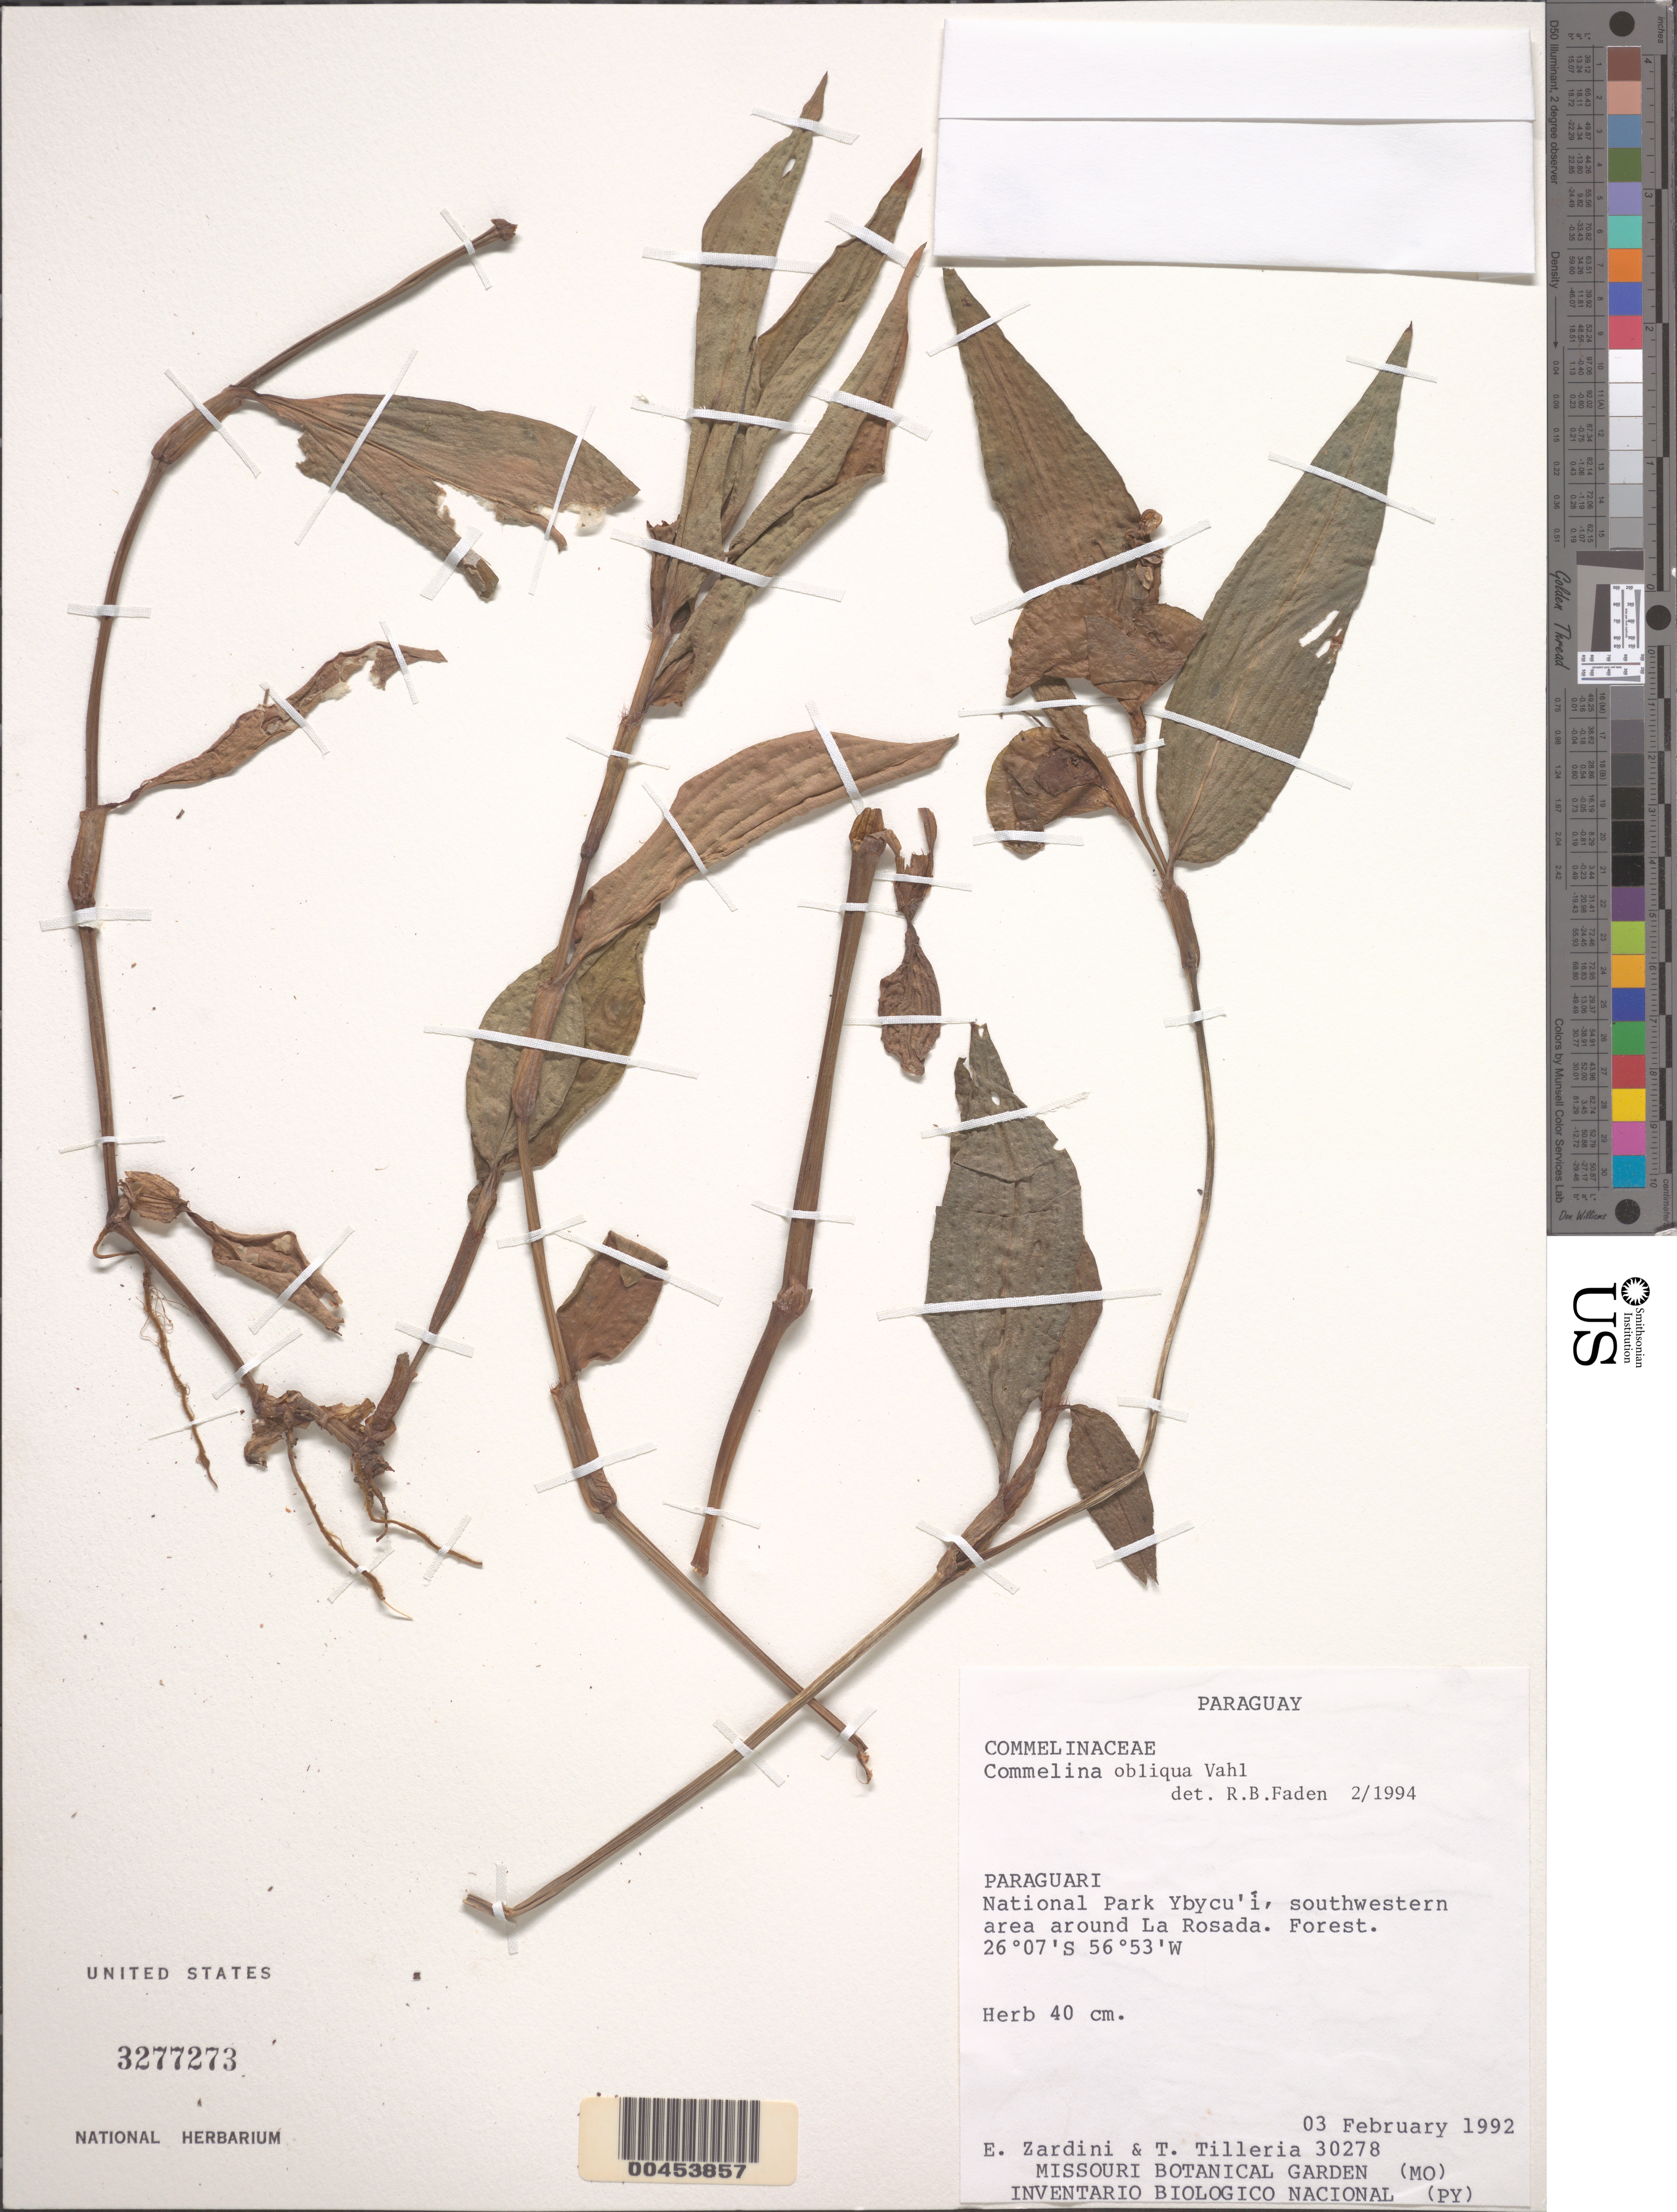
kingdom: Plantae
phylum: Tracheophyta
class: Liliopsida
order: Commelinales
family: Commelinaceae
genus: Commelina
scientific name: Commelina obliqua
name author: Vahl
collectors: E. M. Zardini & T. Tilleria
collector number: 30278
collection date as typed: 03 Feb 1992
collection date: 1992-02-03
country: Paraguay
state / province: Paraguarí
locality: Ybycu'i national park, la rosada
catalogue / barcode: US 3277273